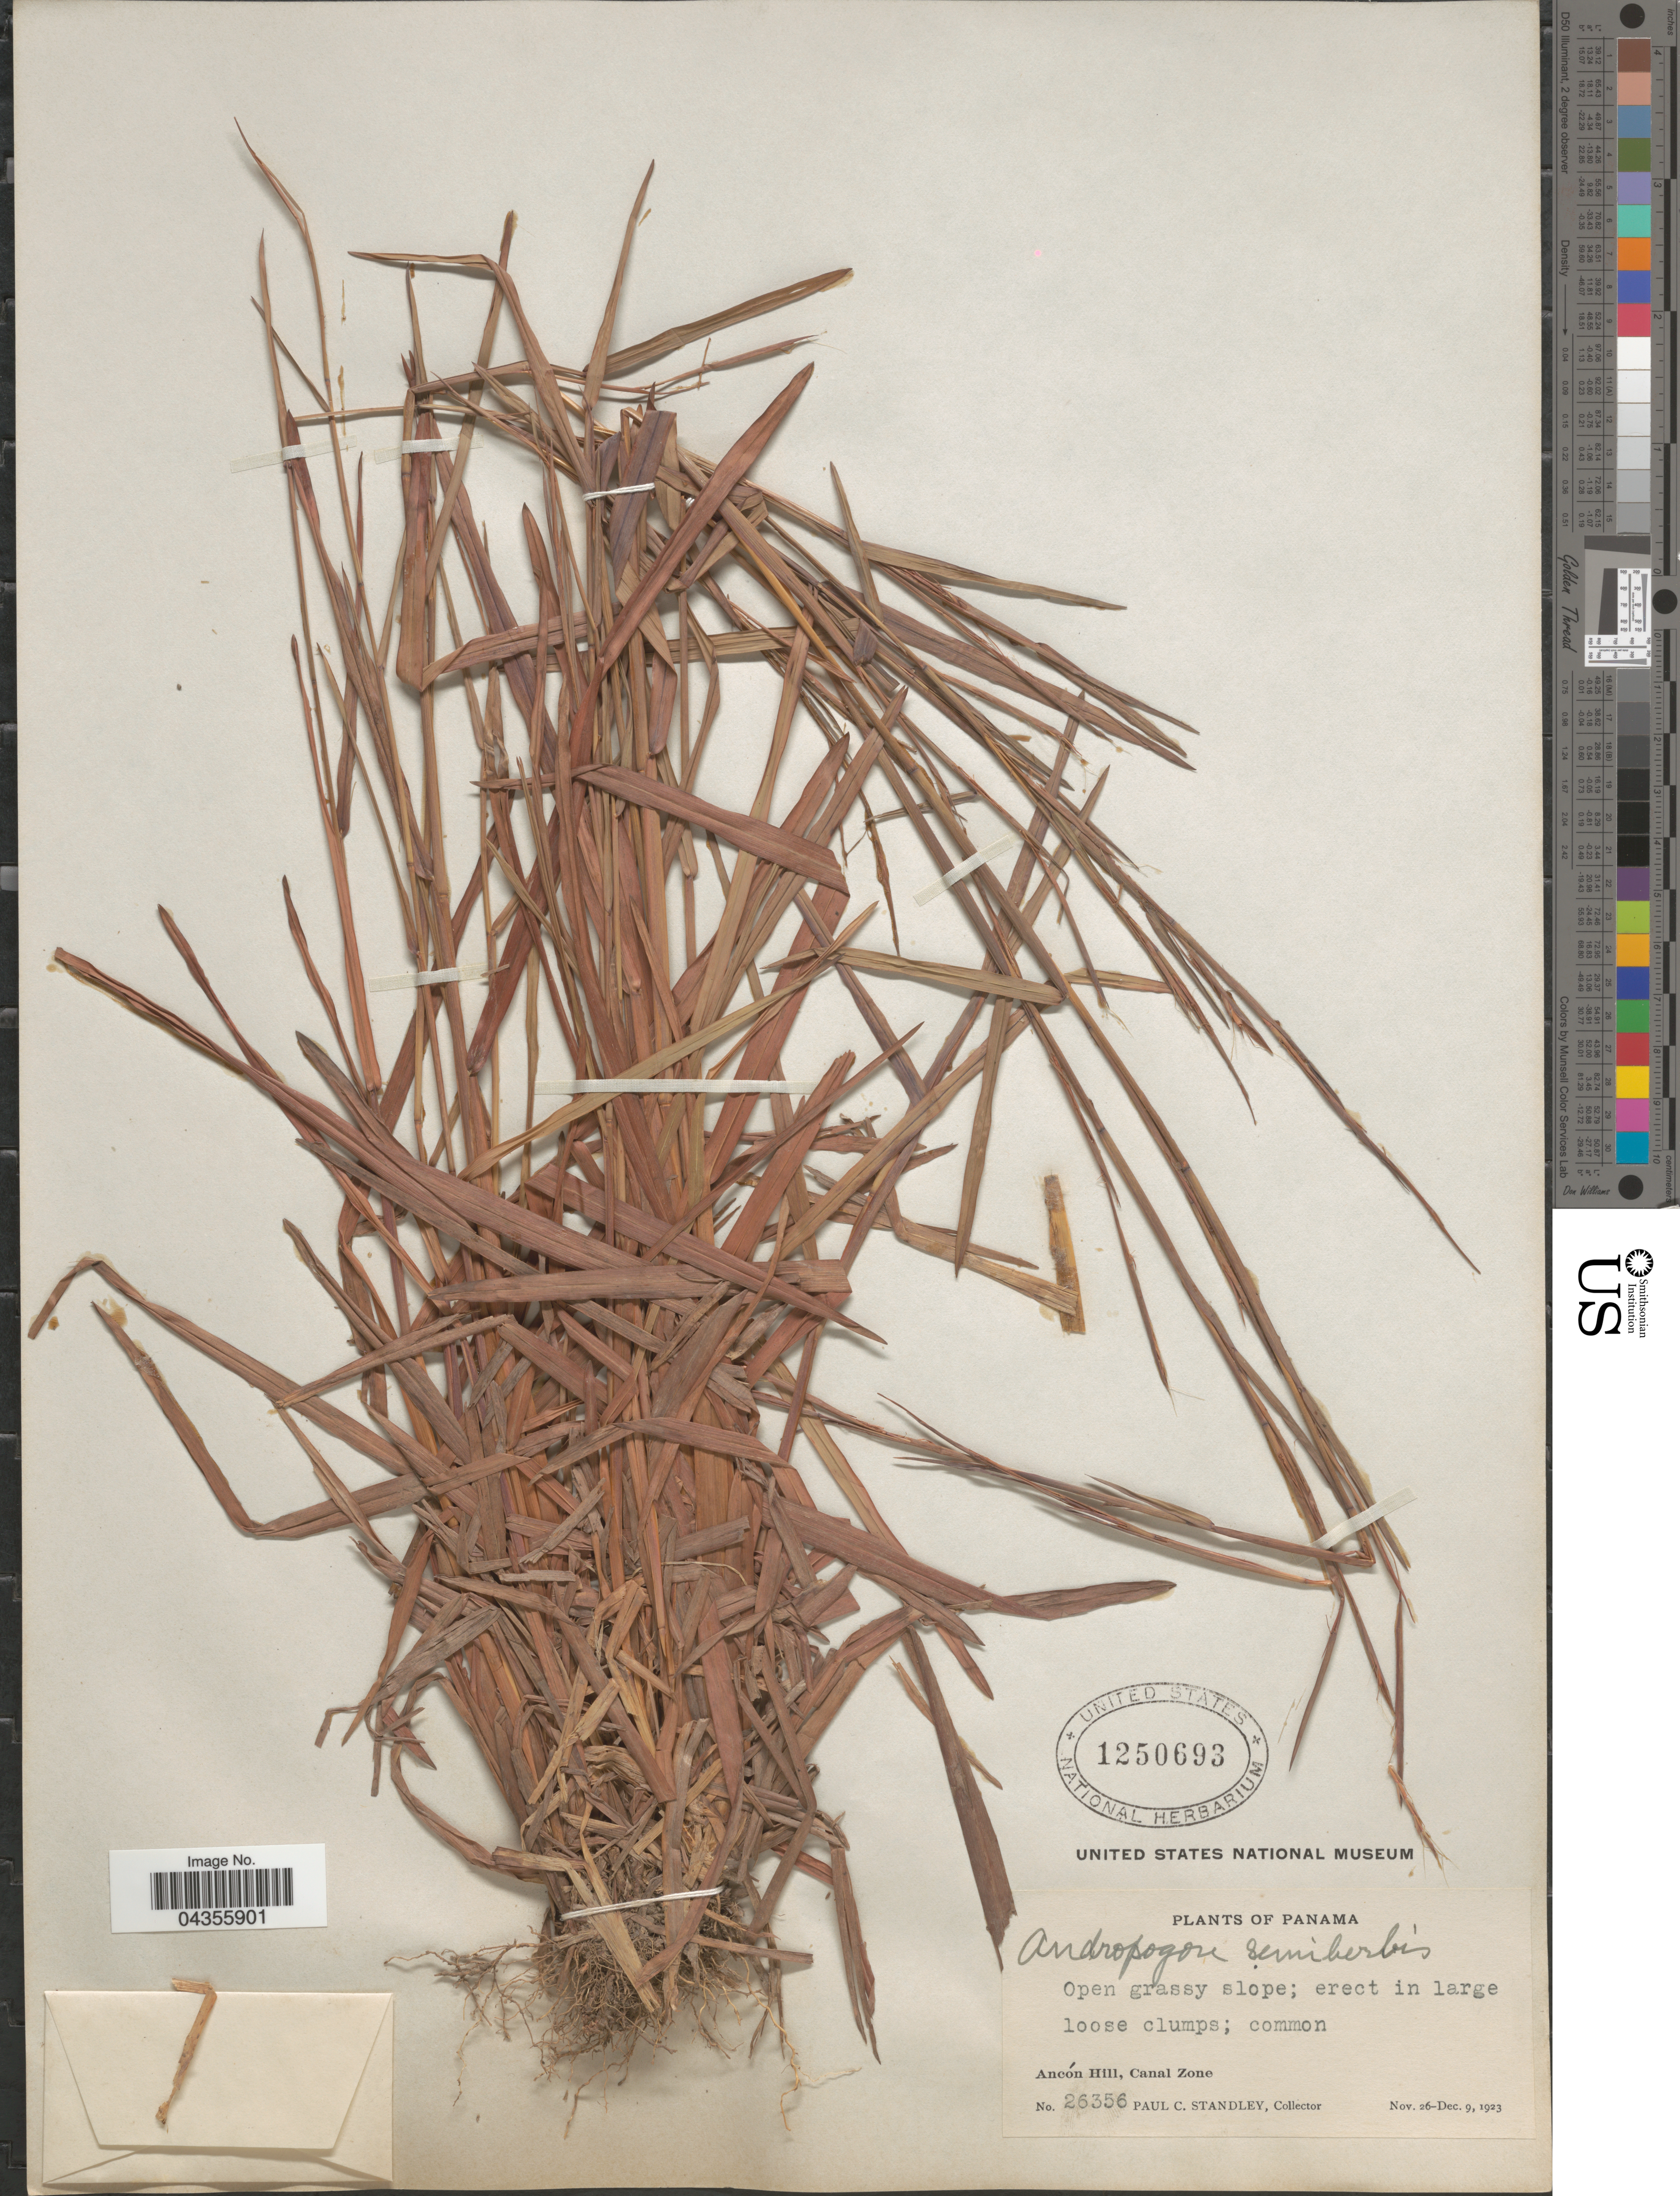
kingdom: Plantae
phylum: Tracheophyta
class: Liliopsida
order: Poales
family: Poaceae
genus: Schizachyrium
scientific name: Schizachyrium sanguineum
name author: (Retz.) Alston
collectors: P. C. Standley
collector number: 26356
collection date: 1923-11-26/1923-12-09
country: Panama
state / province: Colón / Panamá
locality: Ancón Hill, Canal Zone.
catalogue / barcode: US 1250693